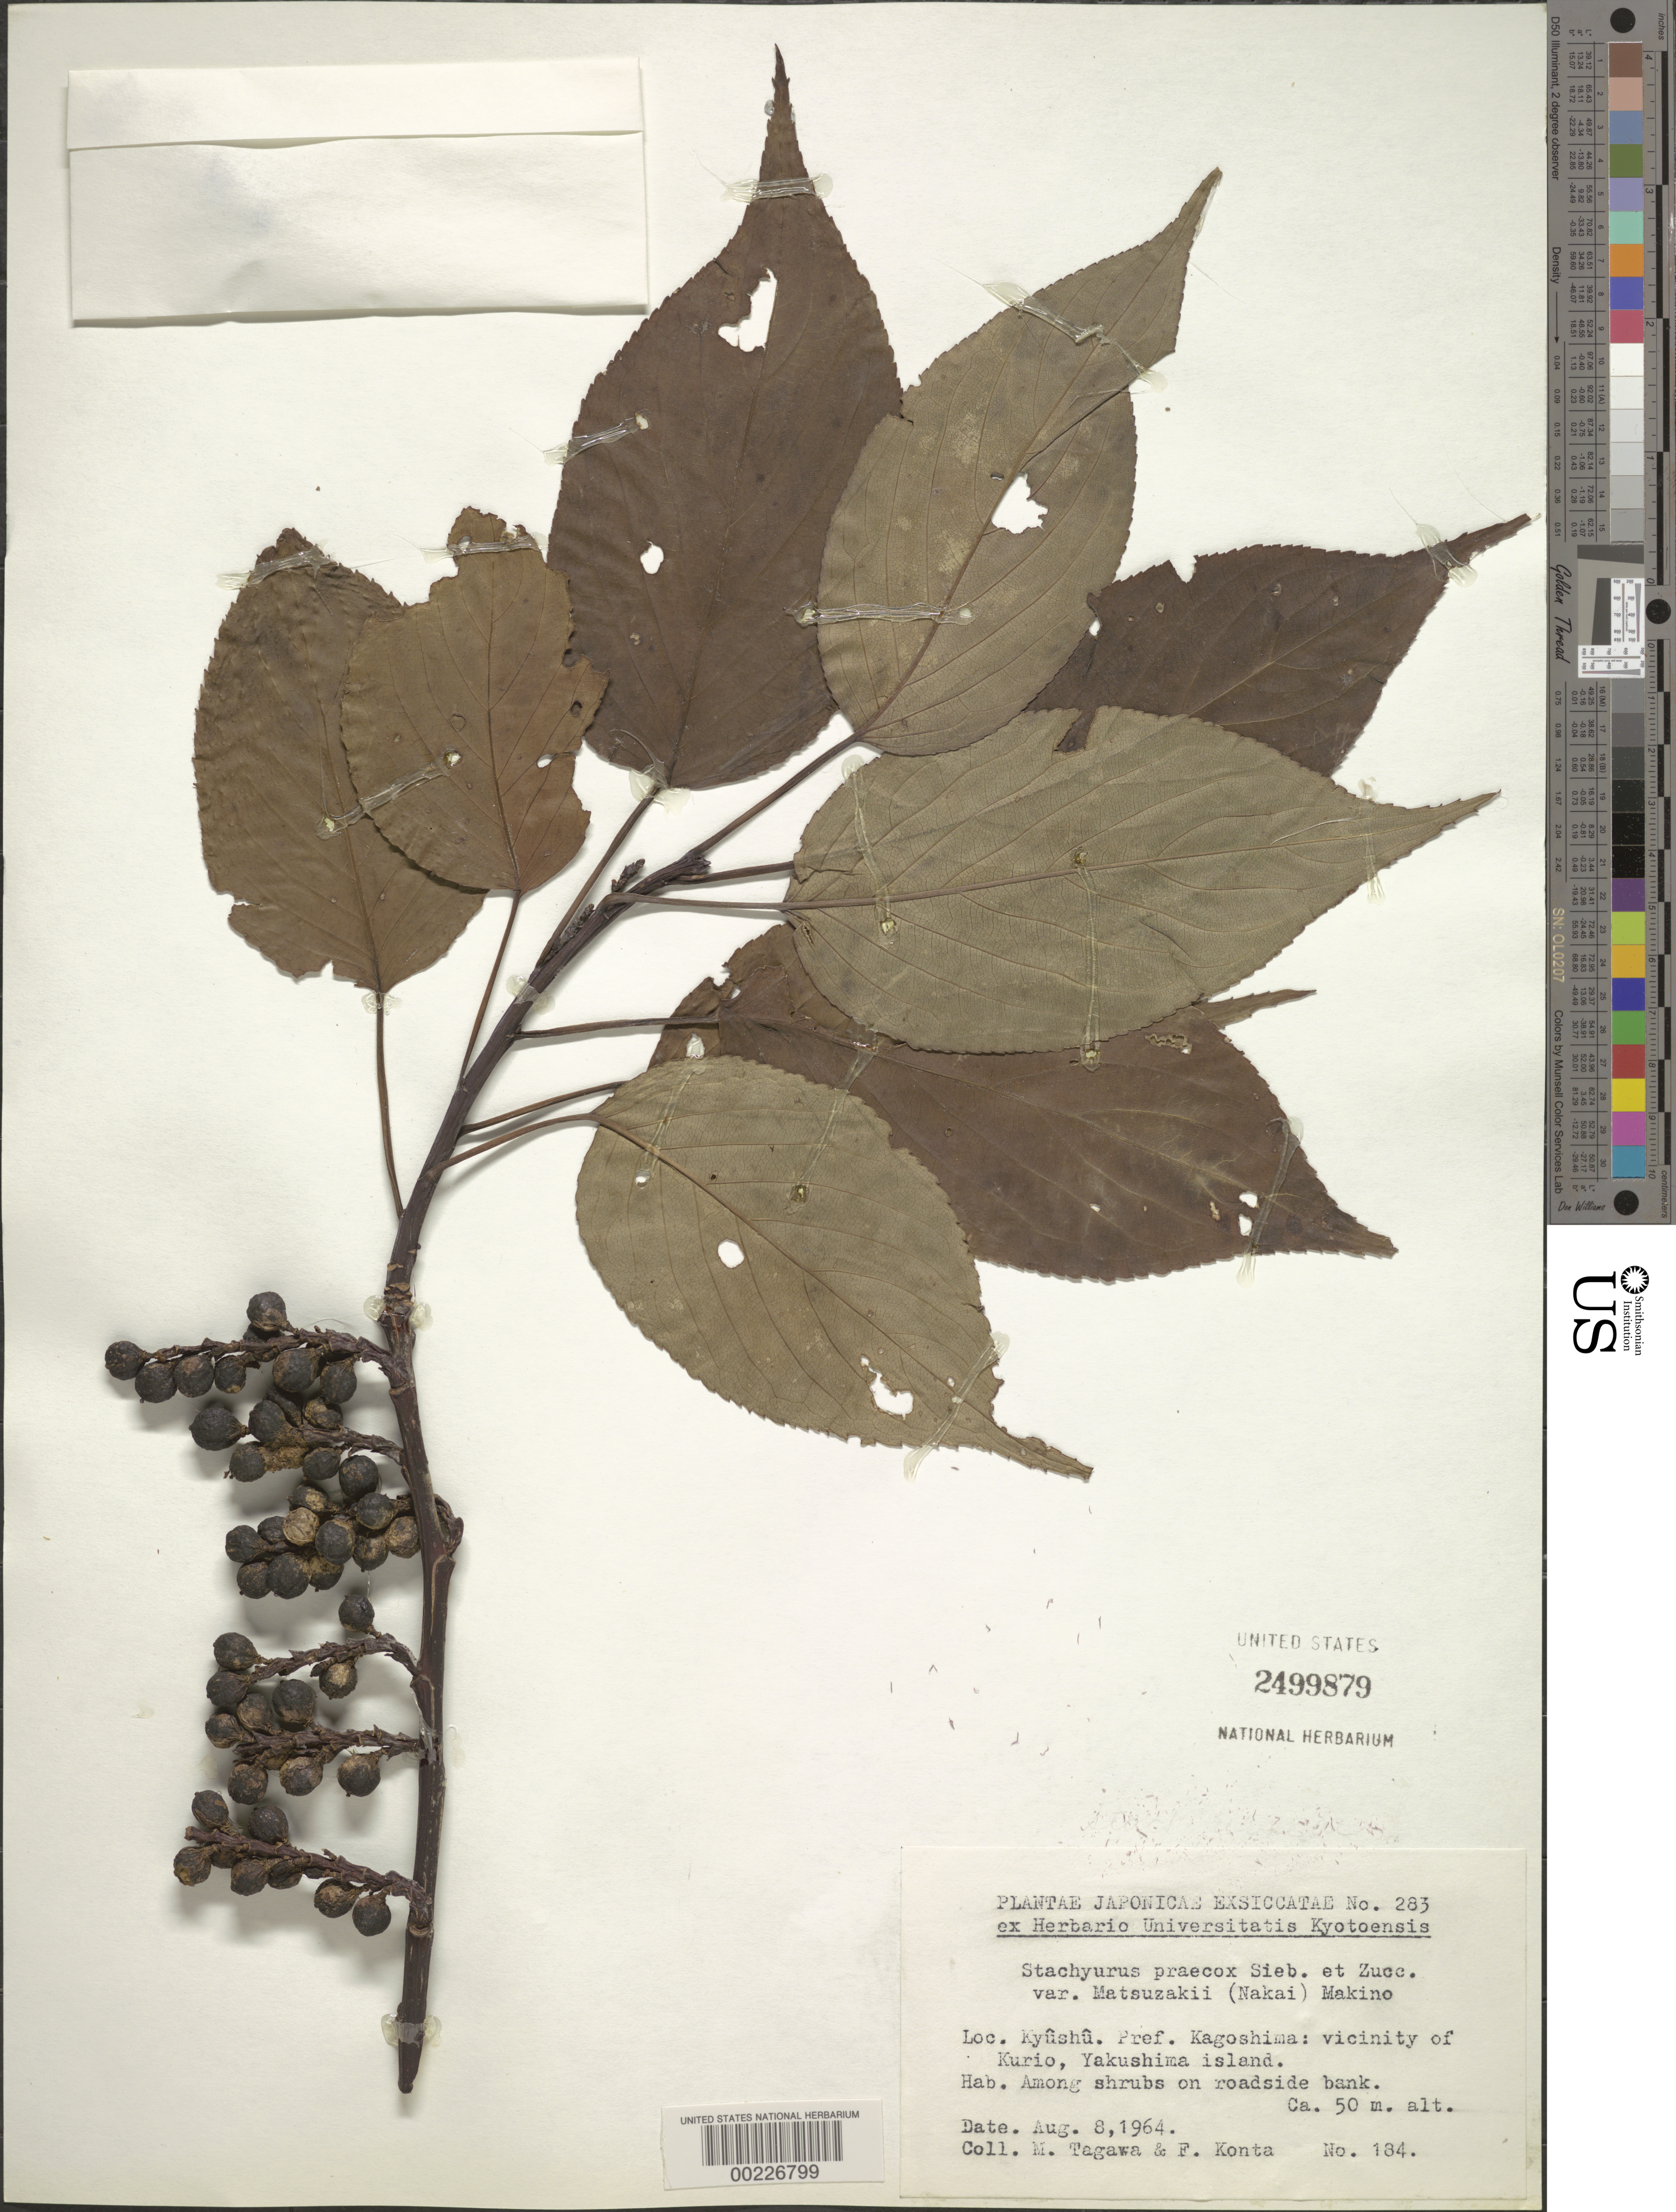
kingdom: Plantae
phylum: Tracheophyta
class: Magnoliopsida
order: Crossosomatales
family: Stachyuraceae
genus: Stachyurus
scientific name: Stachyurus praecox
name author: Siebold & Zucc.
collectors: M. Tagawa & F. Konta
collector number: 184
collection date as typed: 08 Aug 1964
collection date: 1964-08-08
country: Japan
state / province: Kagosima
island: Kyushu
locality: Vicinity of kurio, yakushima i.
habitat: Among shrubs on roadside bank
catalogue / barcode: US 2499879